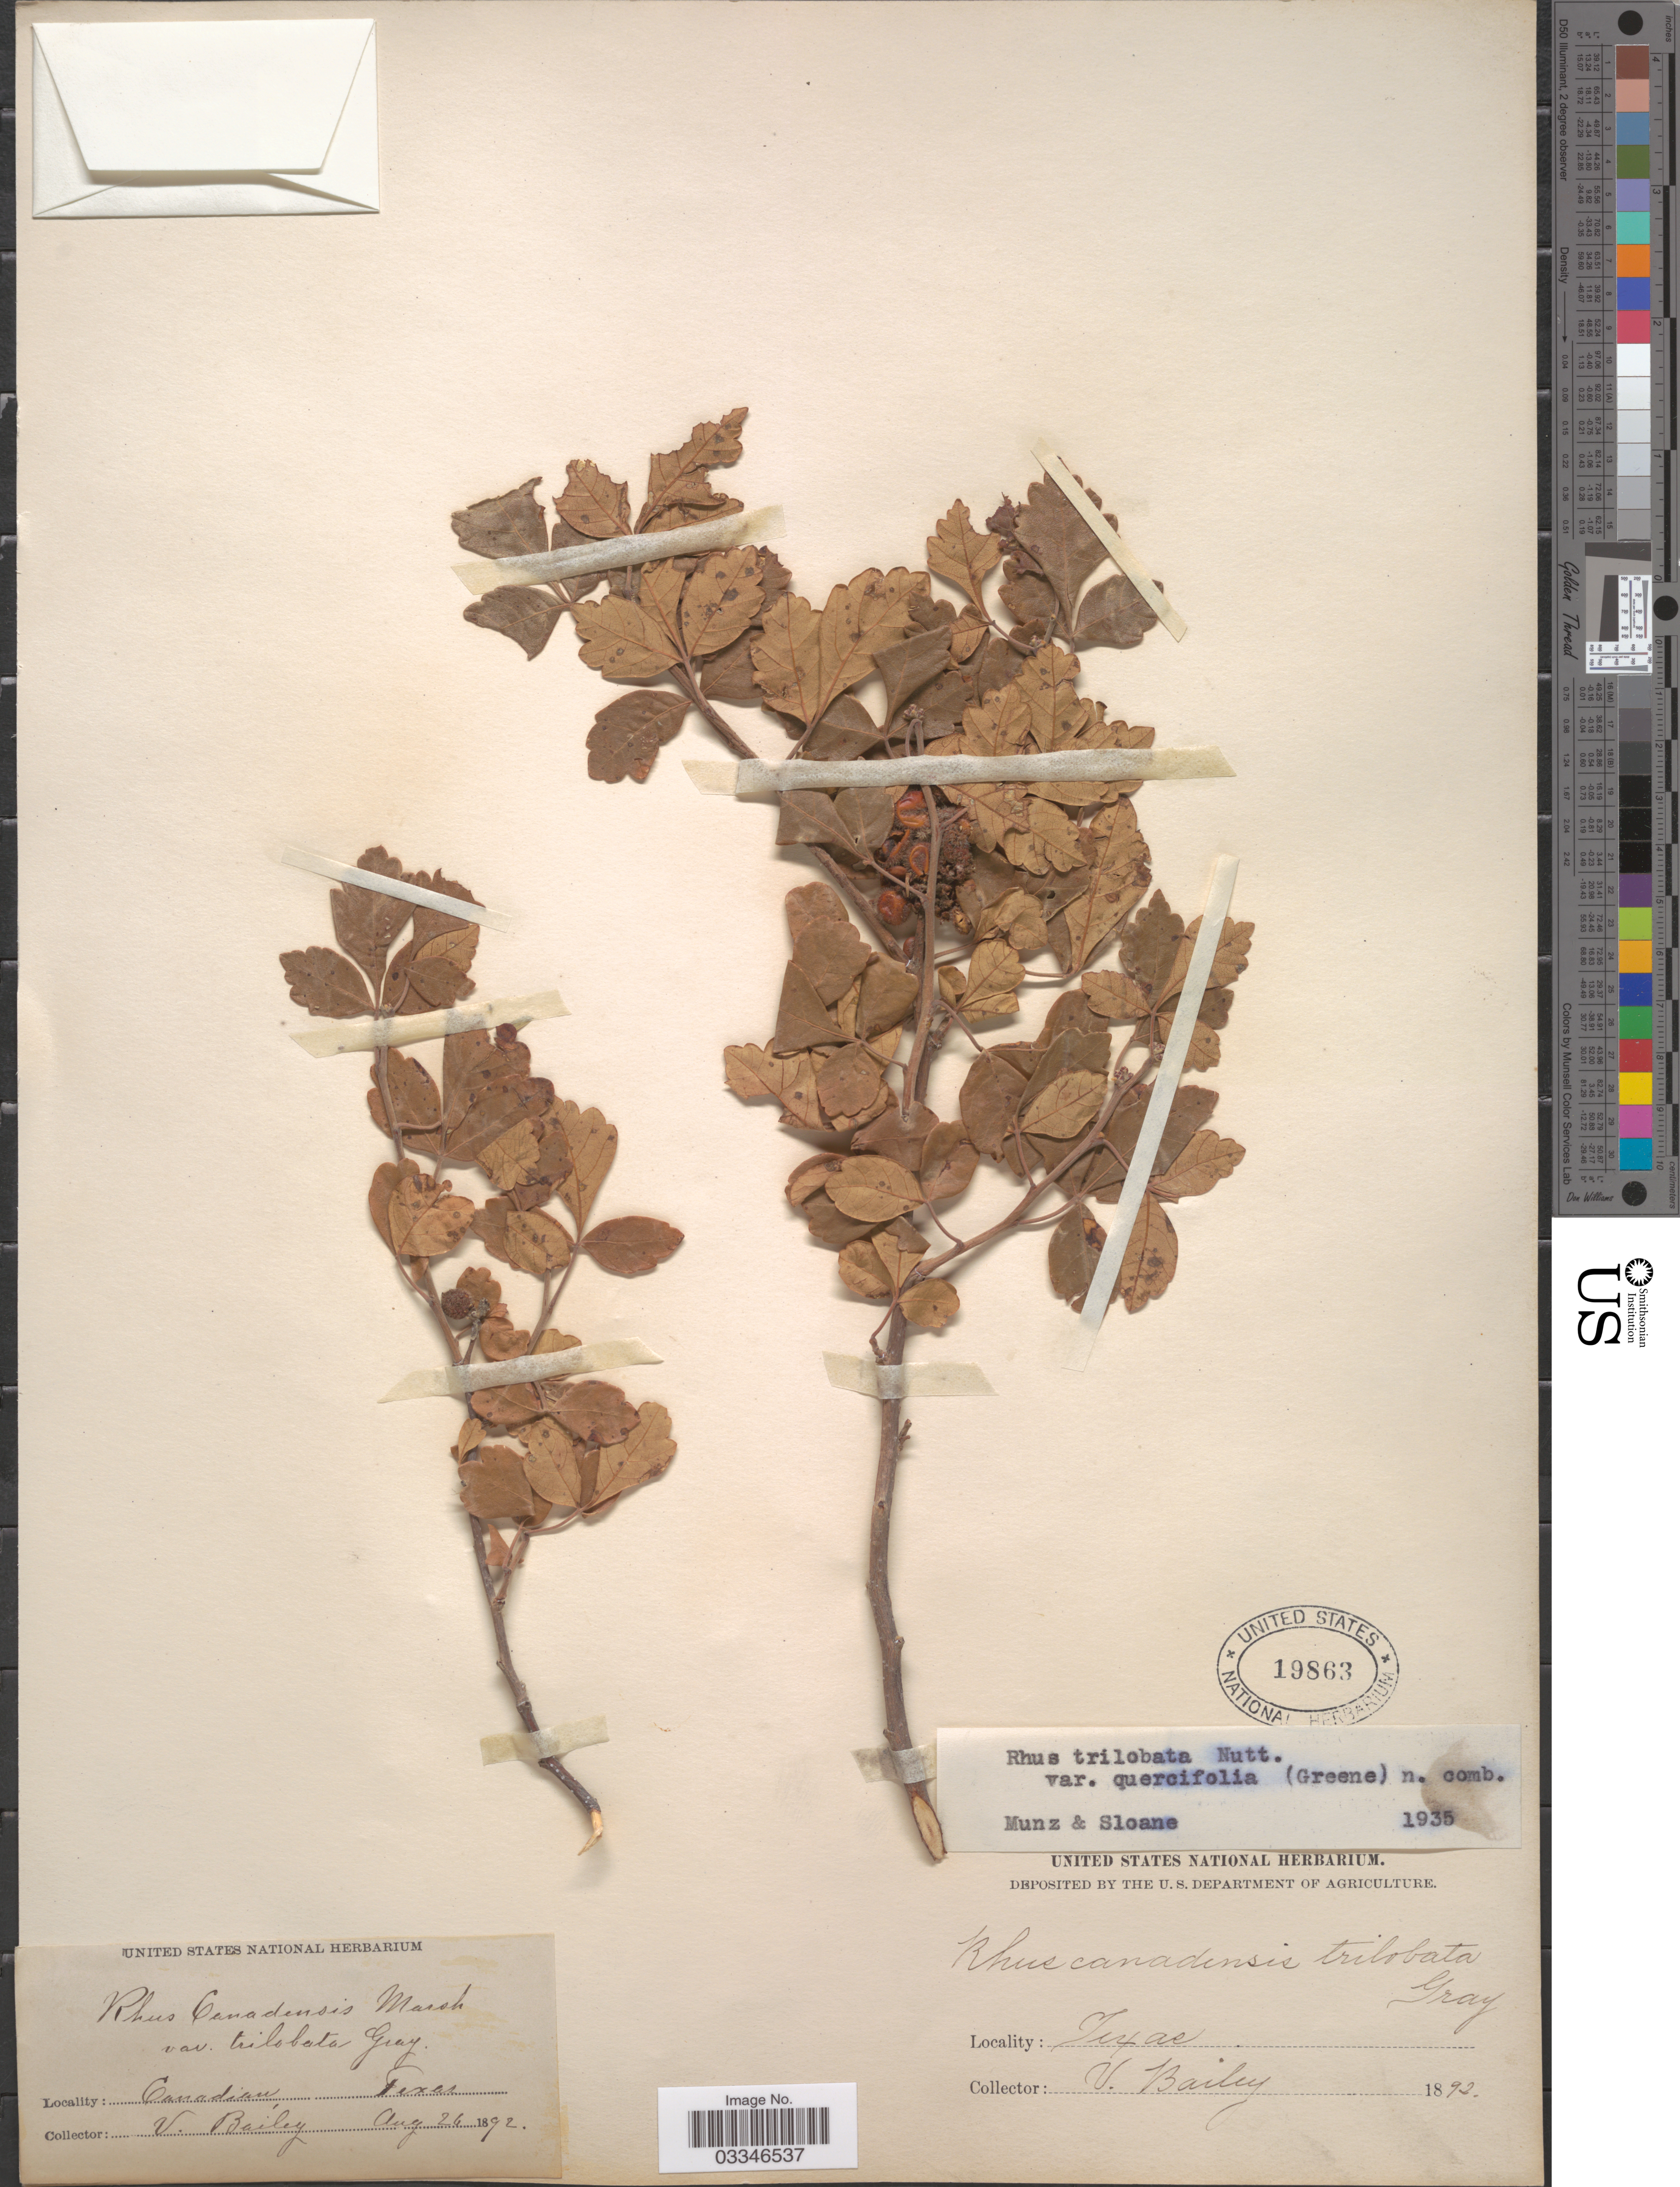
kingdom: Plantae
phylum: Tracheophyta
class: Magnoliopsida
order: Sapindales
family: Anacardiaceae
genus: Rhus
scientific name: Rhus trilobata var. quercifolia (Greene) Munz & Sloane ined.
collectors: V. L. Bailey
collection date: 1893-08-24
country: United States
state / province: Texas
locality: Canadian.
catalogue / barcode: US 19863